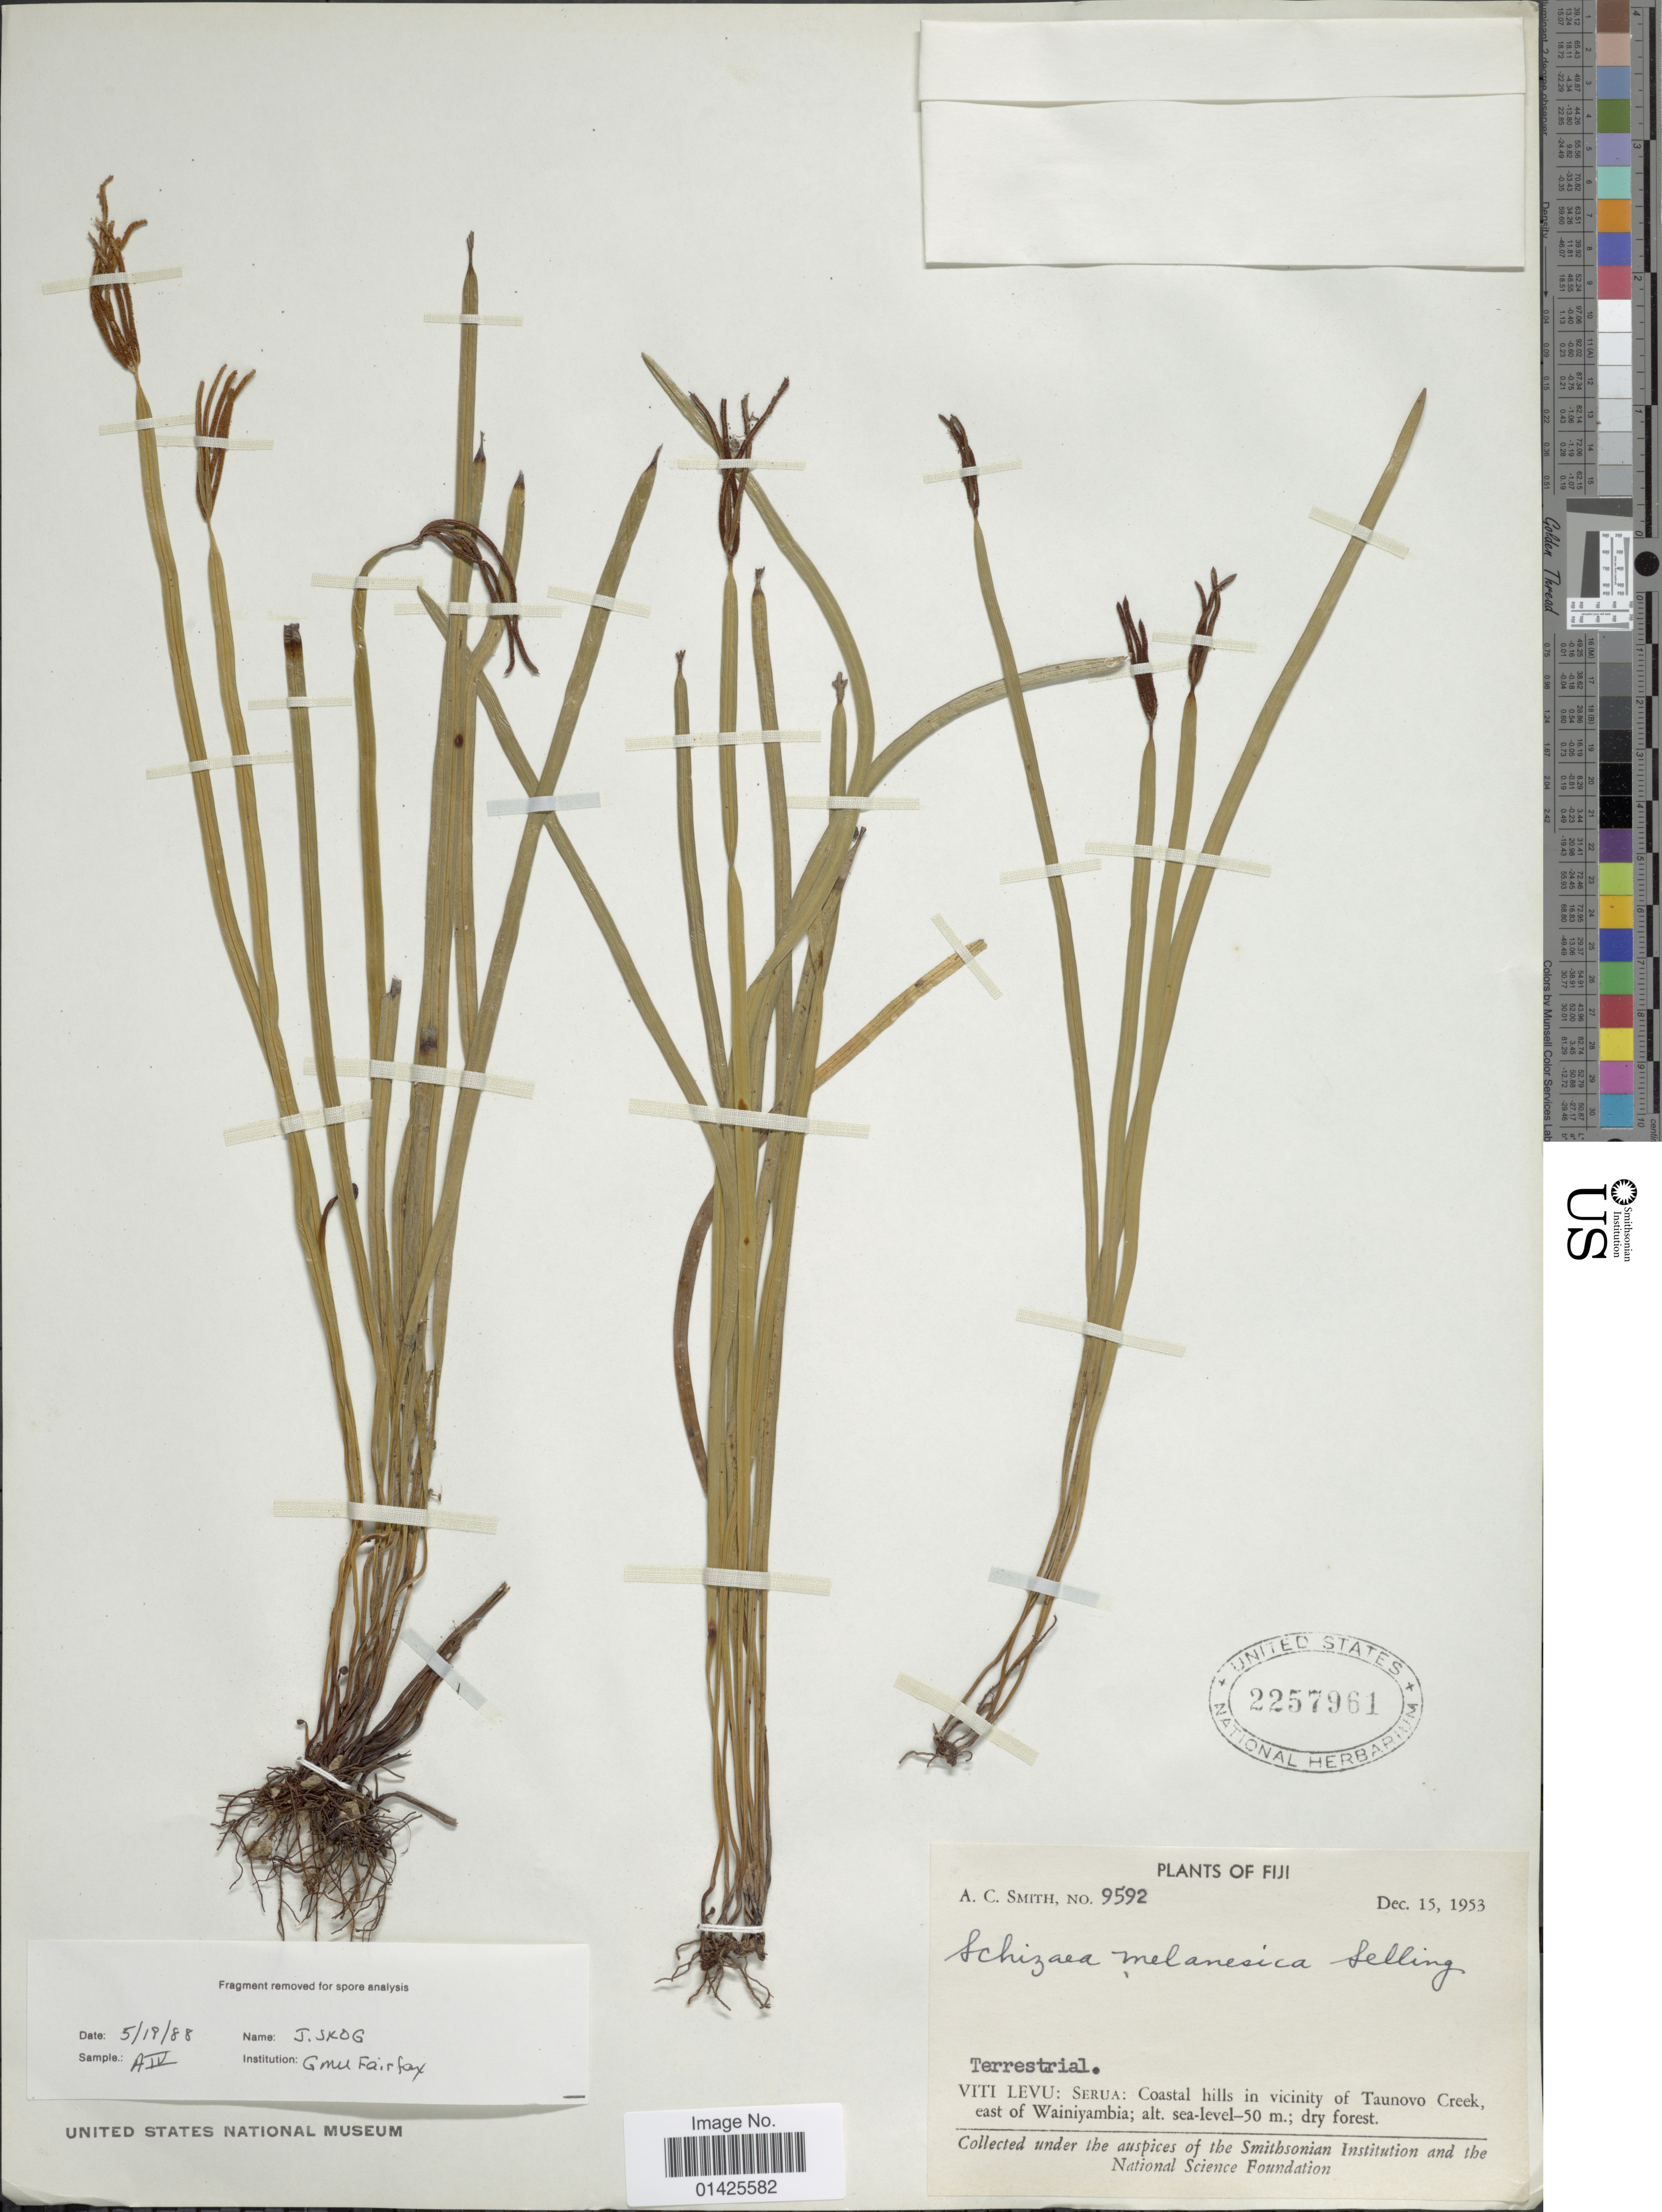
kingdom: Plantae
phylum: Tracheophyta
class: Polypodiopsida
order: Schizaeales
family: Schizaeaceae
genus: Actinostachys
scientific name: Actinostachys melanesica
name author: C.F. Reed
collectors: A. C. Smith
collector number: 9592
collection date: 1953-12-15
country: Fiji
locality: Viti Levu: Serua: Coastal hills in vicinity of Taunovo Creek, east of Wainiyamba, dry forest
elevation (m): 50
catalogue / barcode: US 2257961